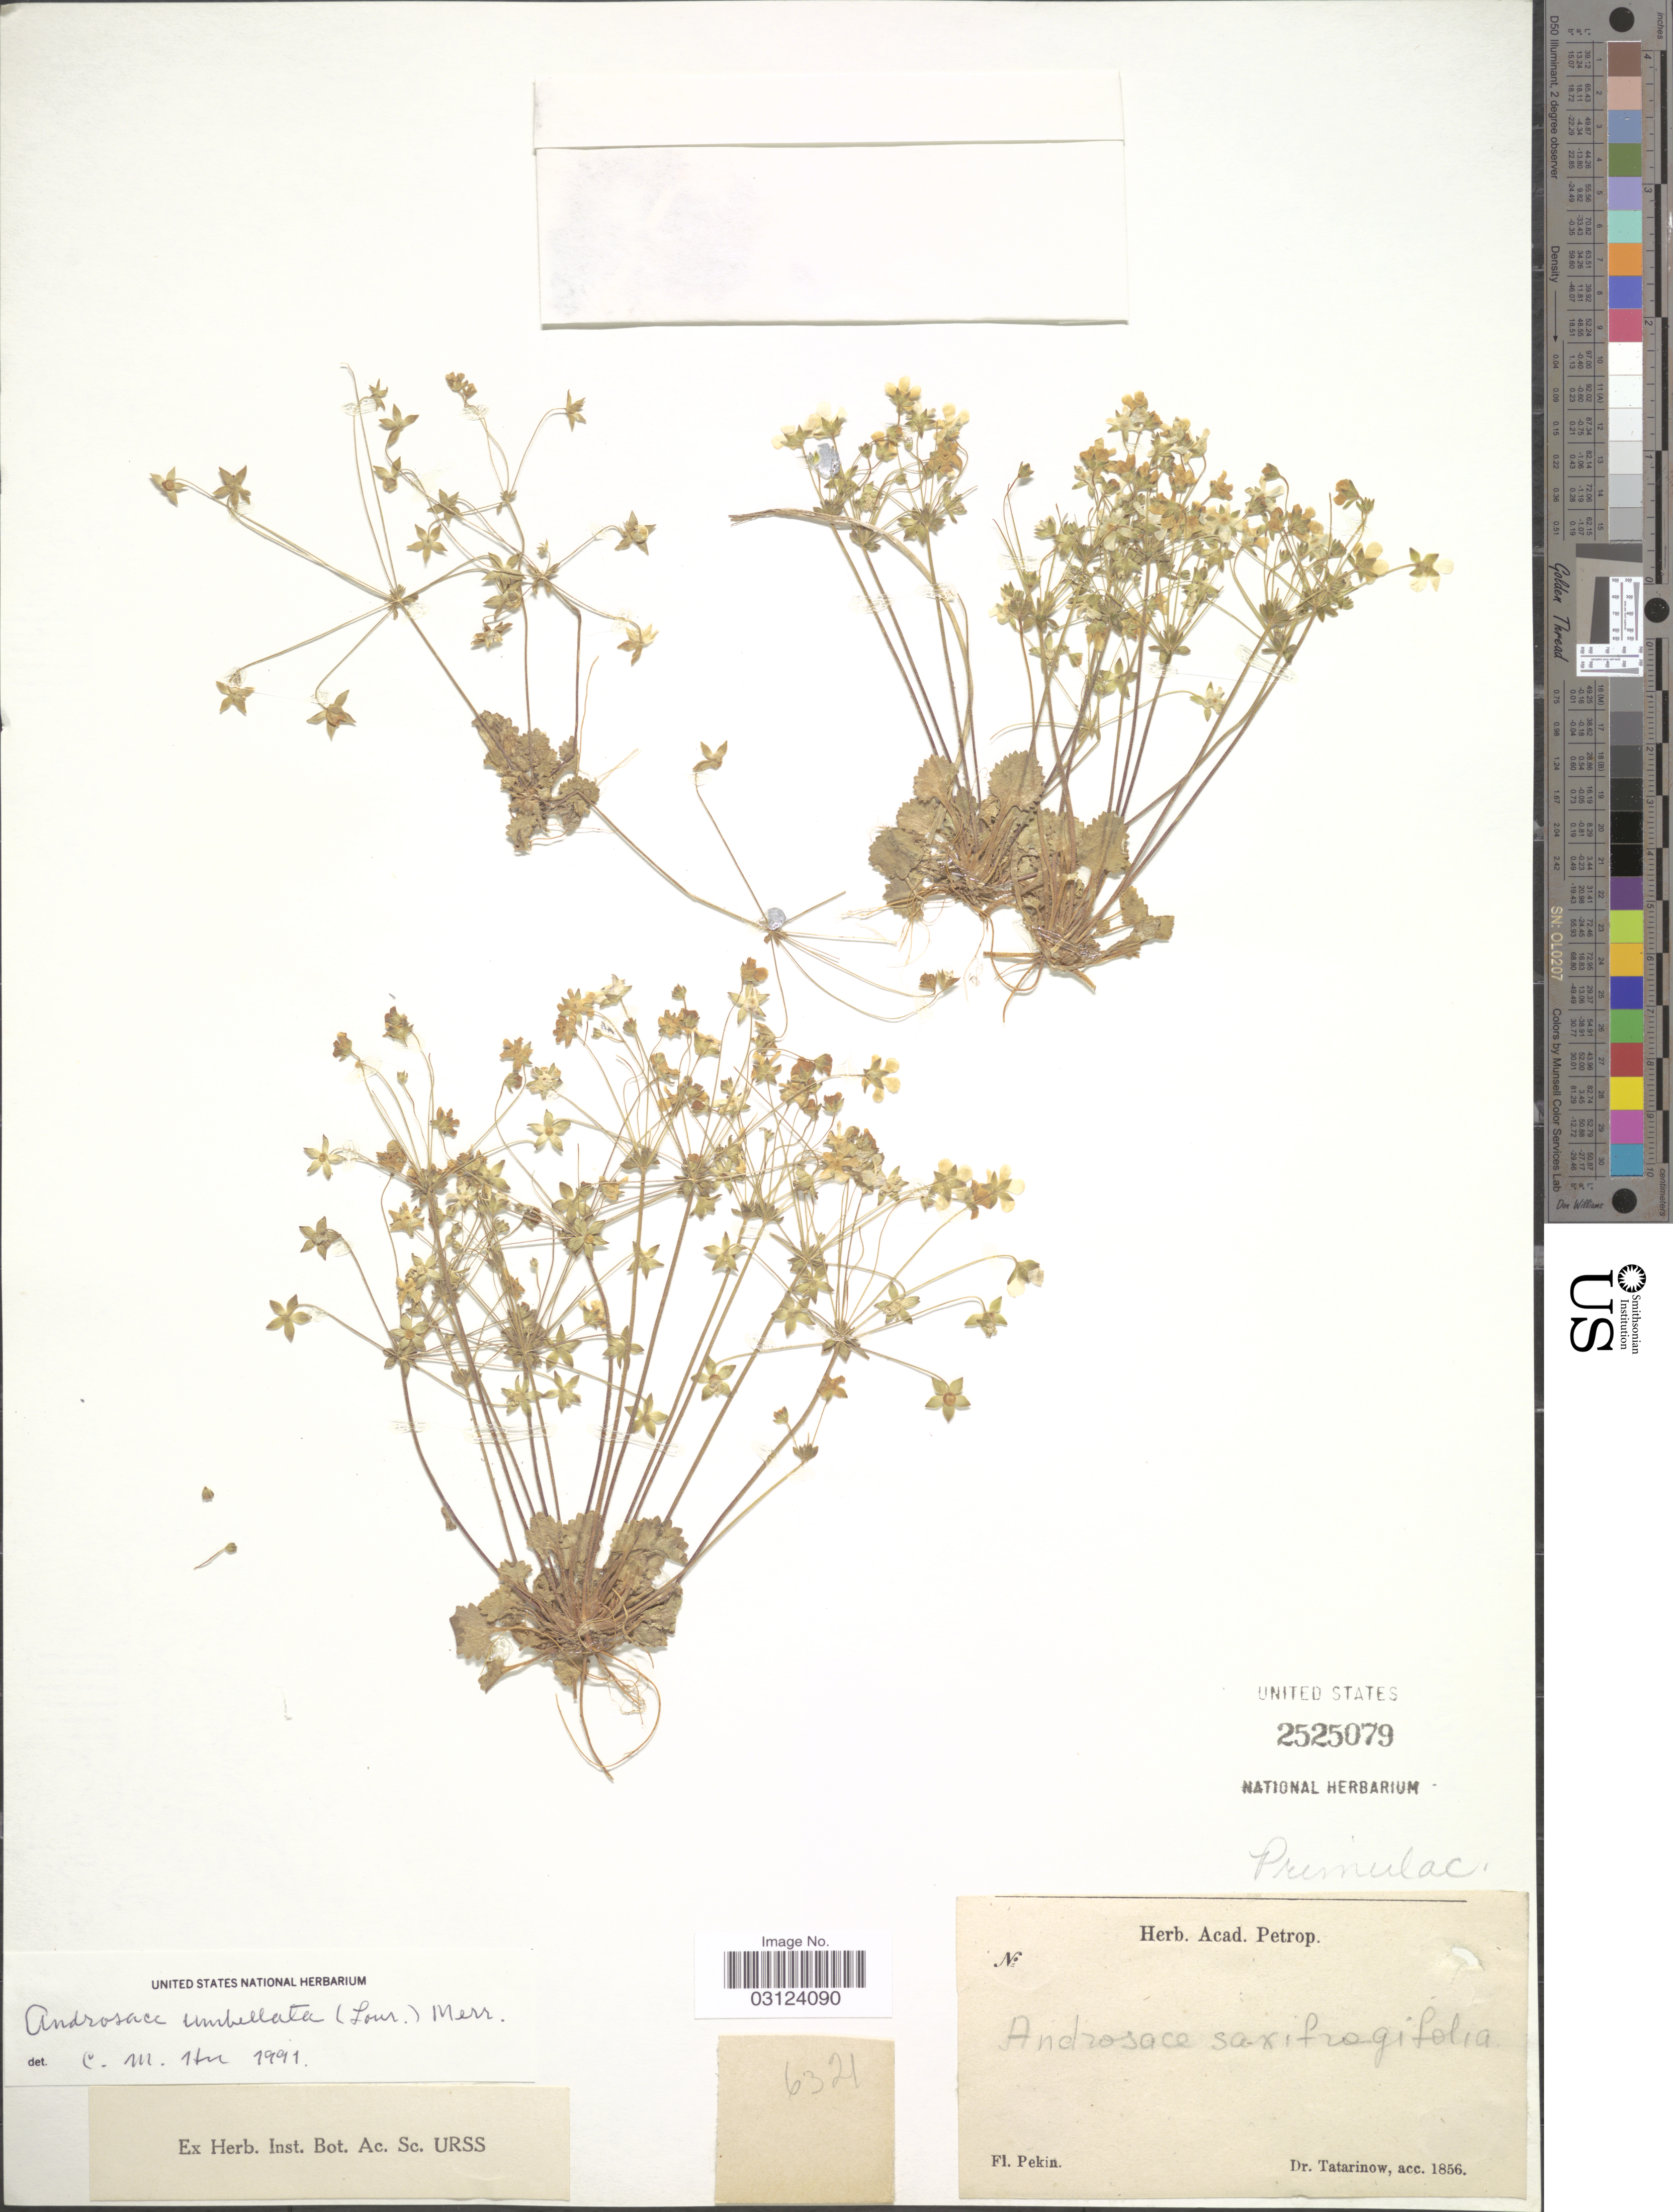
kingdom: Plantae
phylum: Tracheophyta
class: Magnoliopsida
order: Ericales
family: Primulaceae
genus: Androsace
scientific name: Androsace saxifragifolia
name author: Bunge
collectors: -. Tatarinow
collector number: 6321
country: China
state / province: Beijing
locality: Pekin.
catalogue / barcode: US 2525079